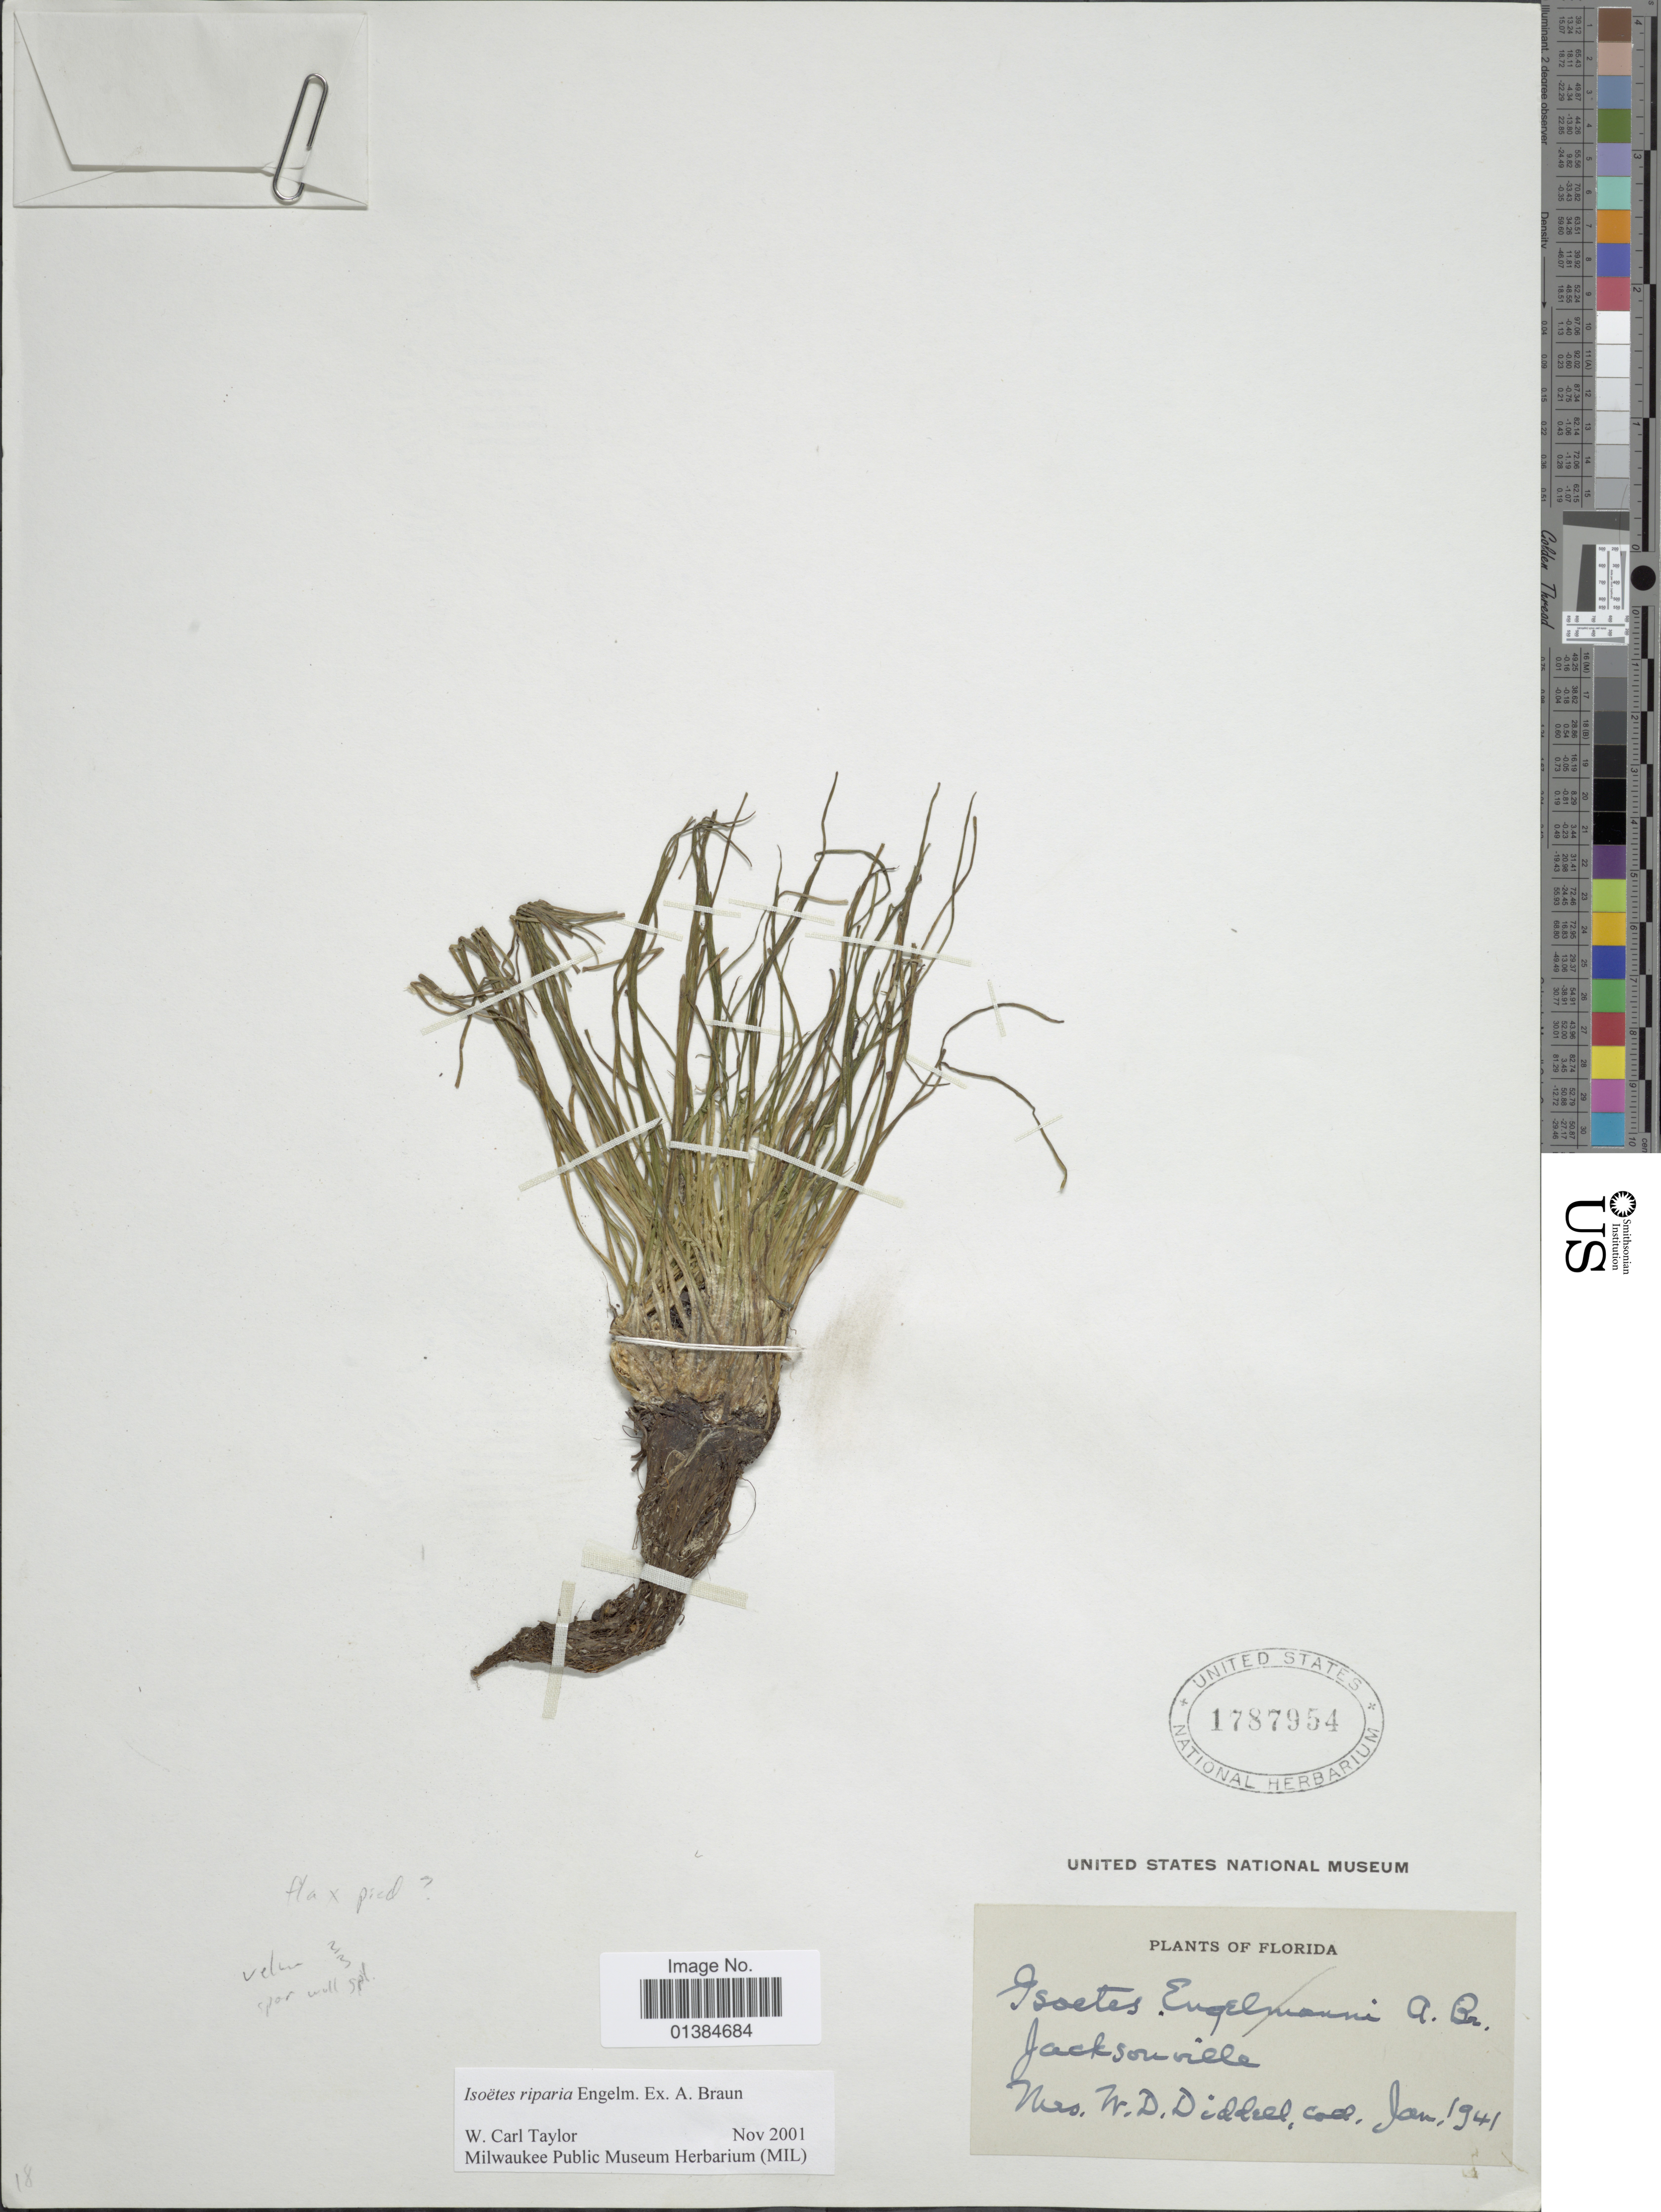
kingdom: Plantae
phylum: Tracheophyta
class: Lycopodiopsida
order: Isoetales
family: Isoetaceae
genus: Isoetes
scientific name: Isoetes riparia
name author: Engelm. ex A. Braun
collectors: W. Diddell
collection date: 1941-01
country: United States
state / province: Florida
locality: Jacksonville.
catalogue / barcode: US 1787954